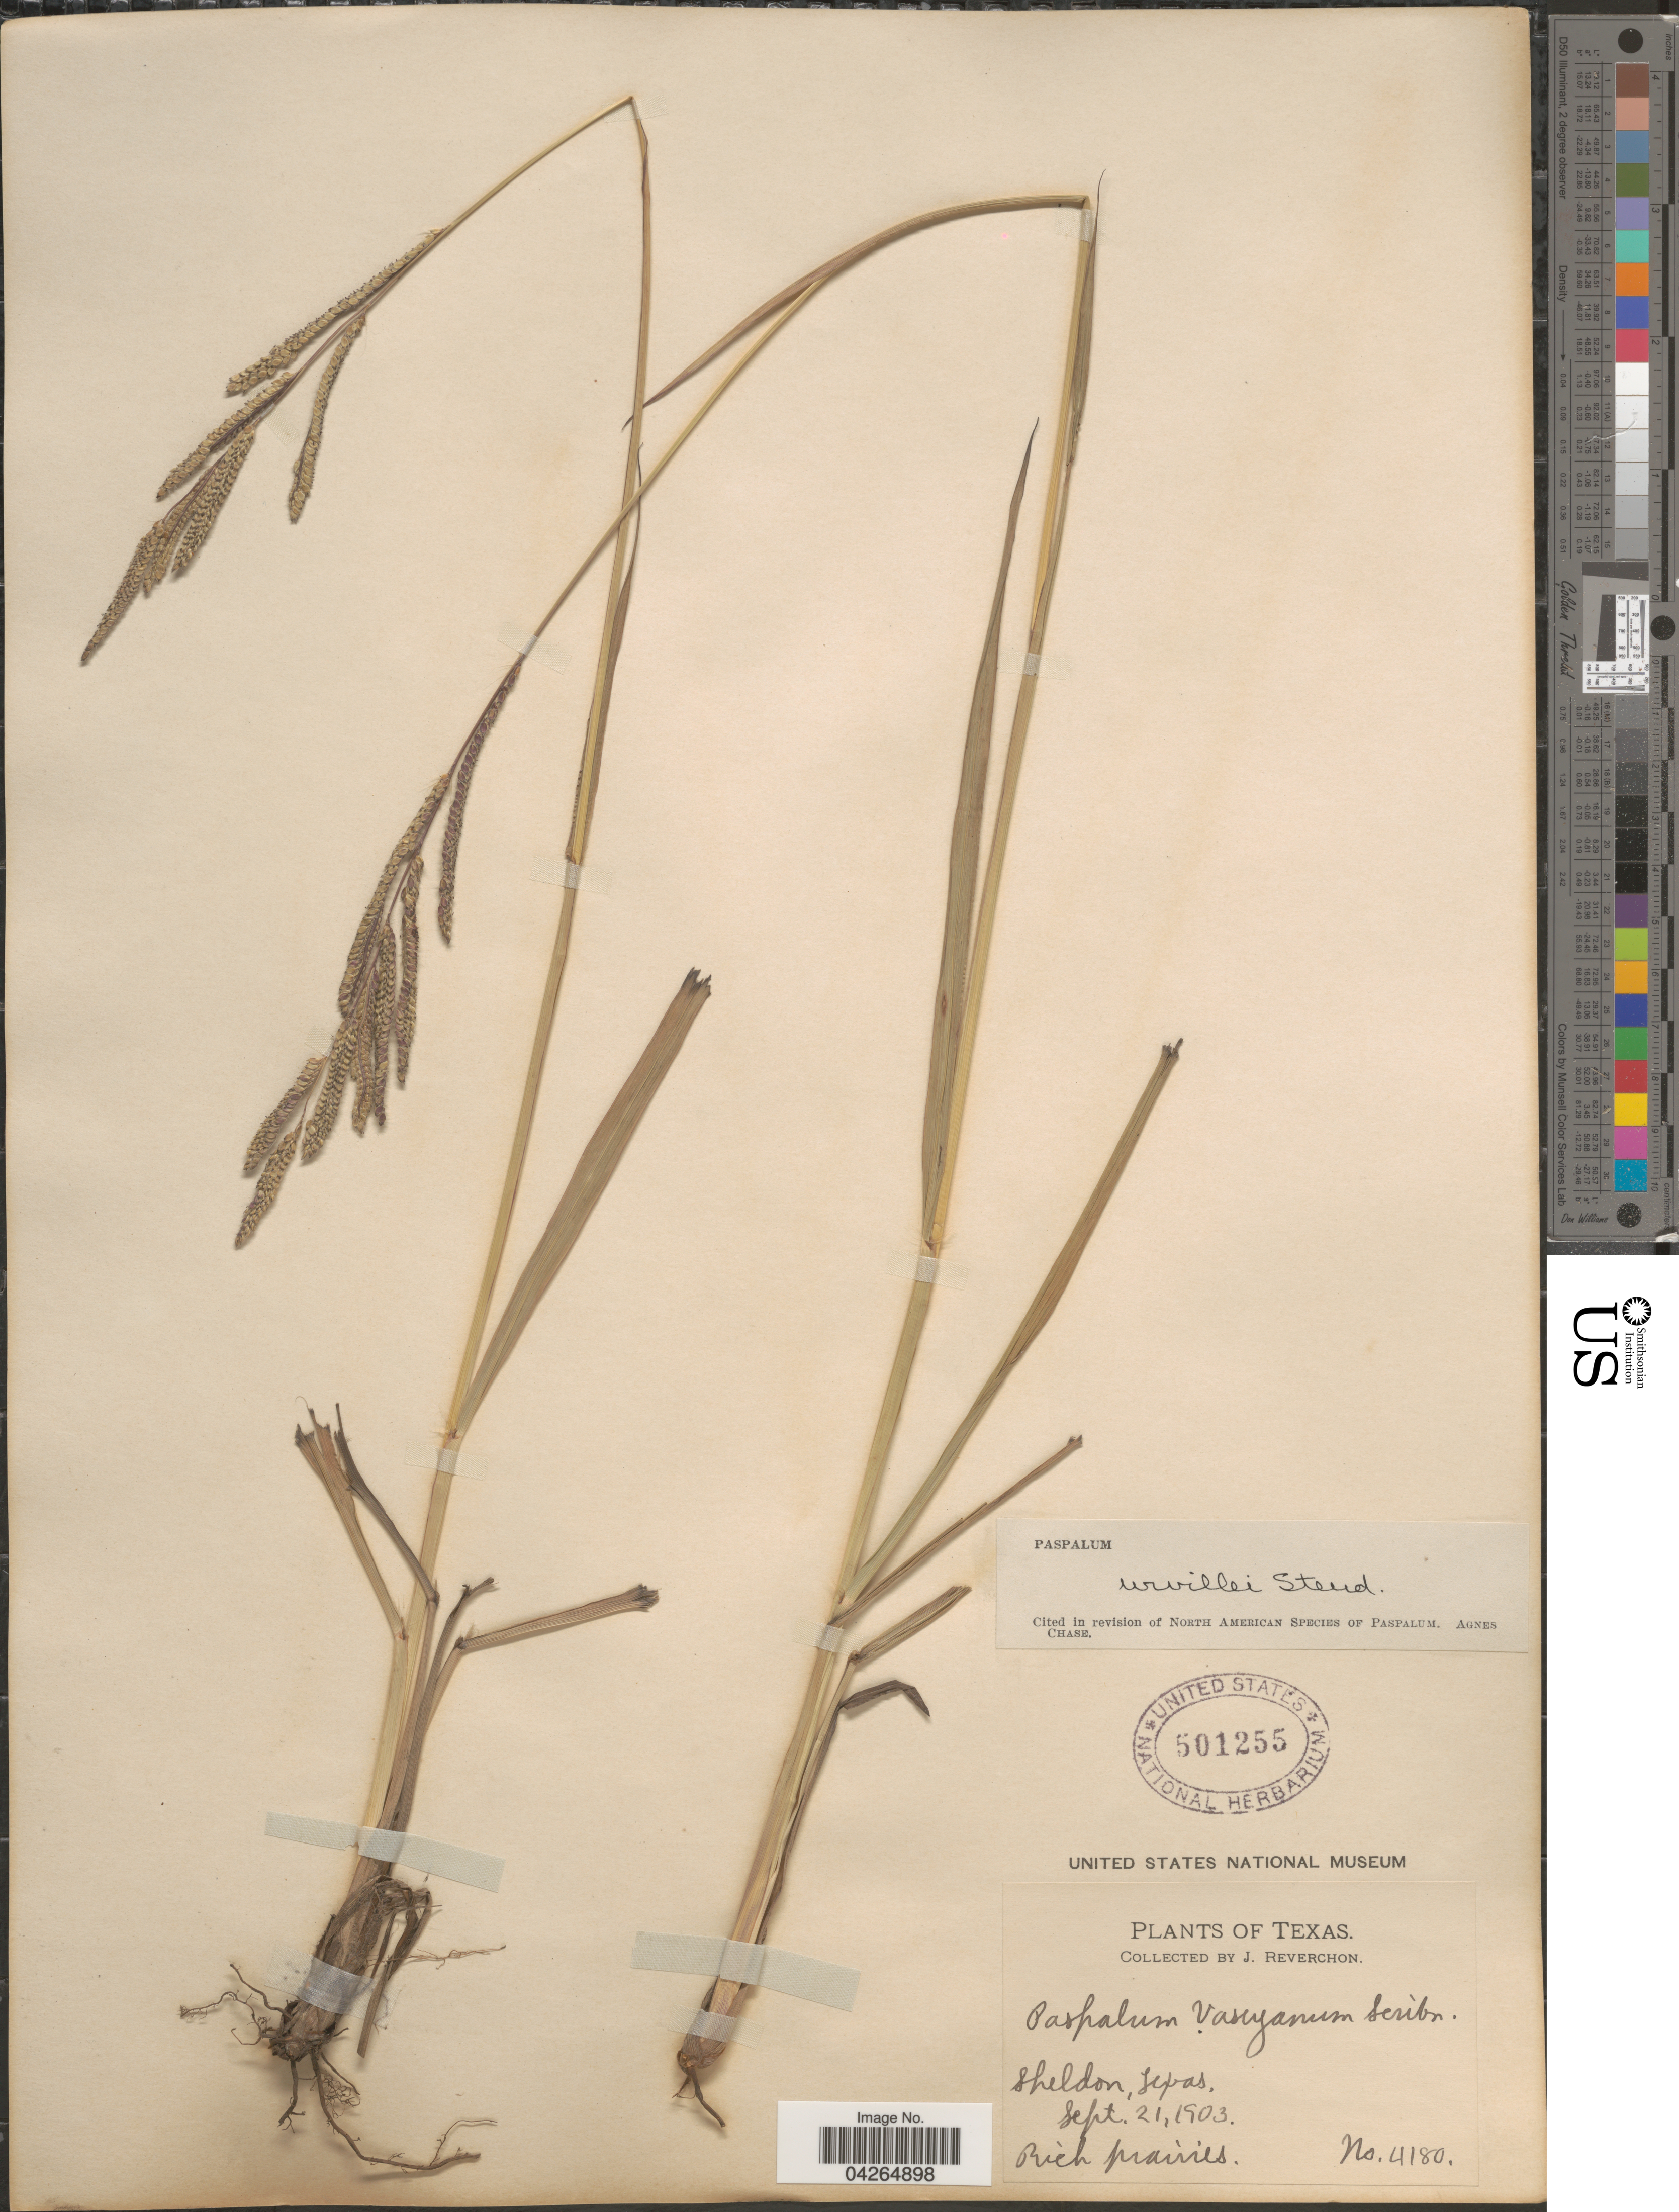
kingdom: Plantae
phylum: Tracheophyta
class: Liliopsida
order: Poales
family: Poaceae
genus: Paspalum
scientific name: Paspalum urvillei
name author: Steud.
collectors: J. Reverchon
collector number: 4180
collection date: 1903-09-21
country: United States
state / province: Texas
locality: Sheldon.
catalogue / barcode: US 501255